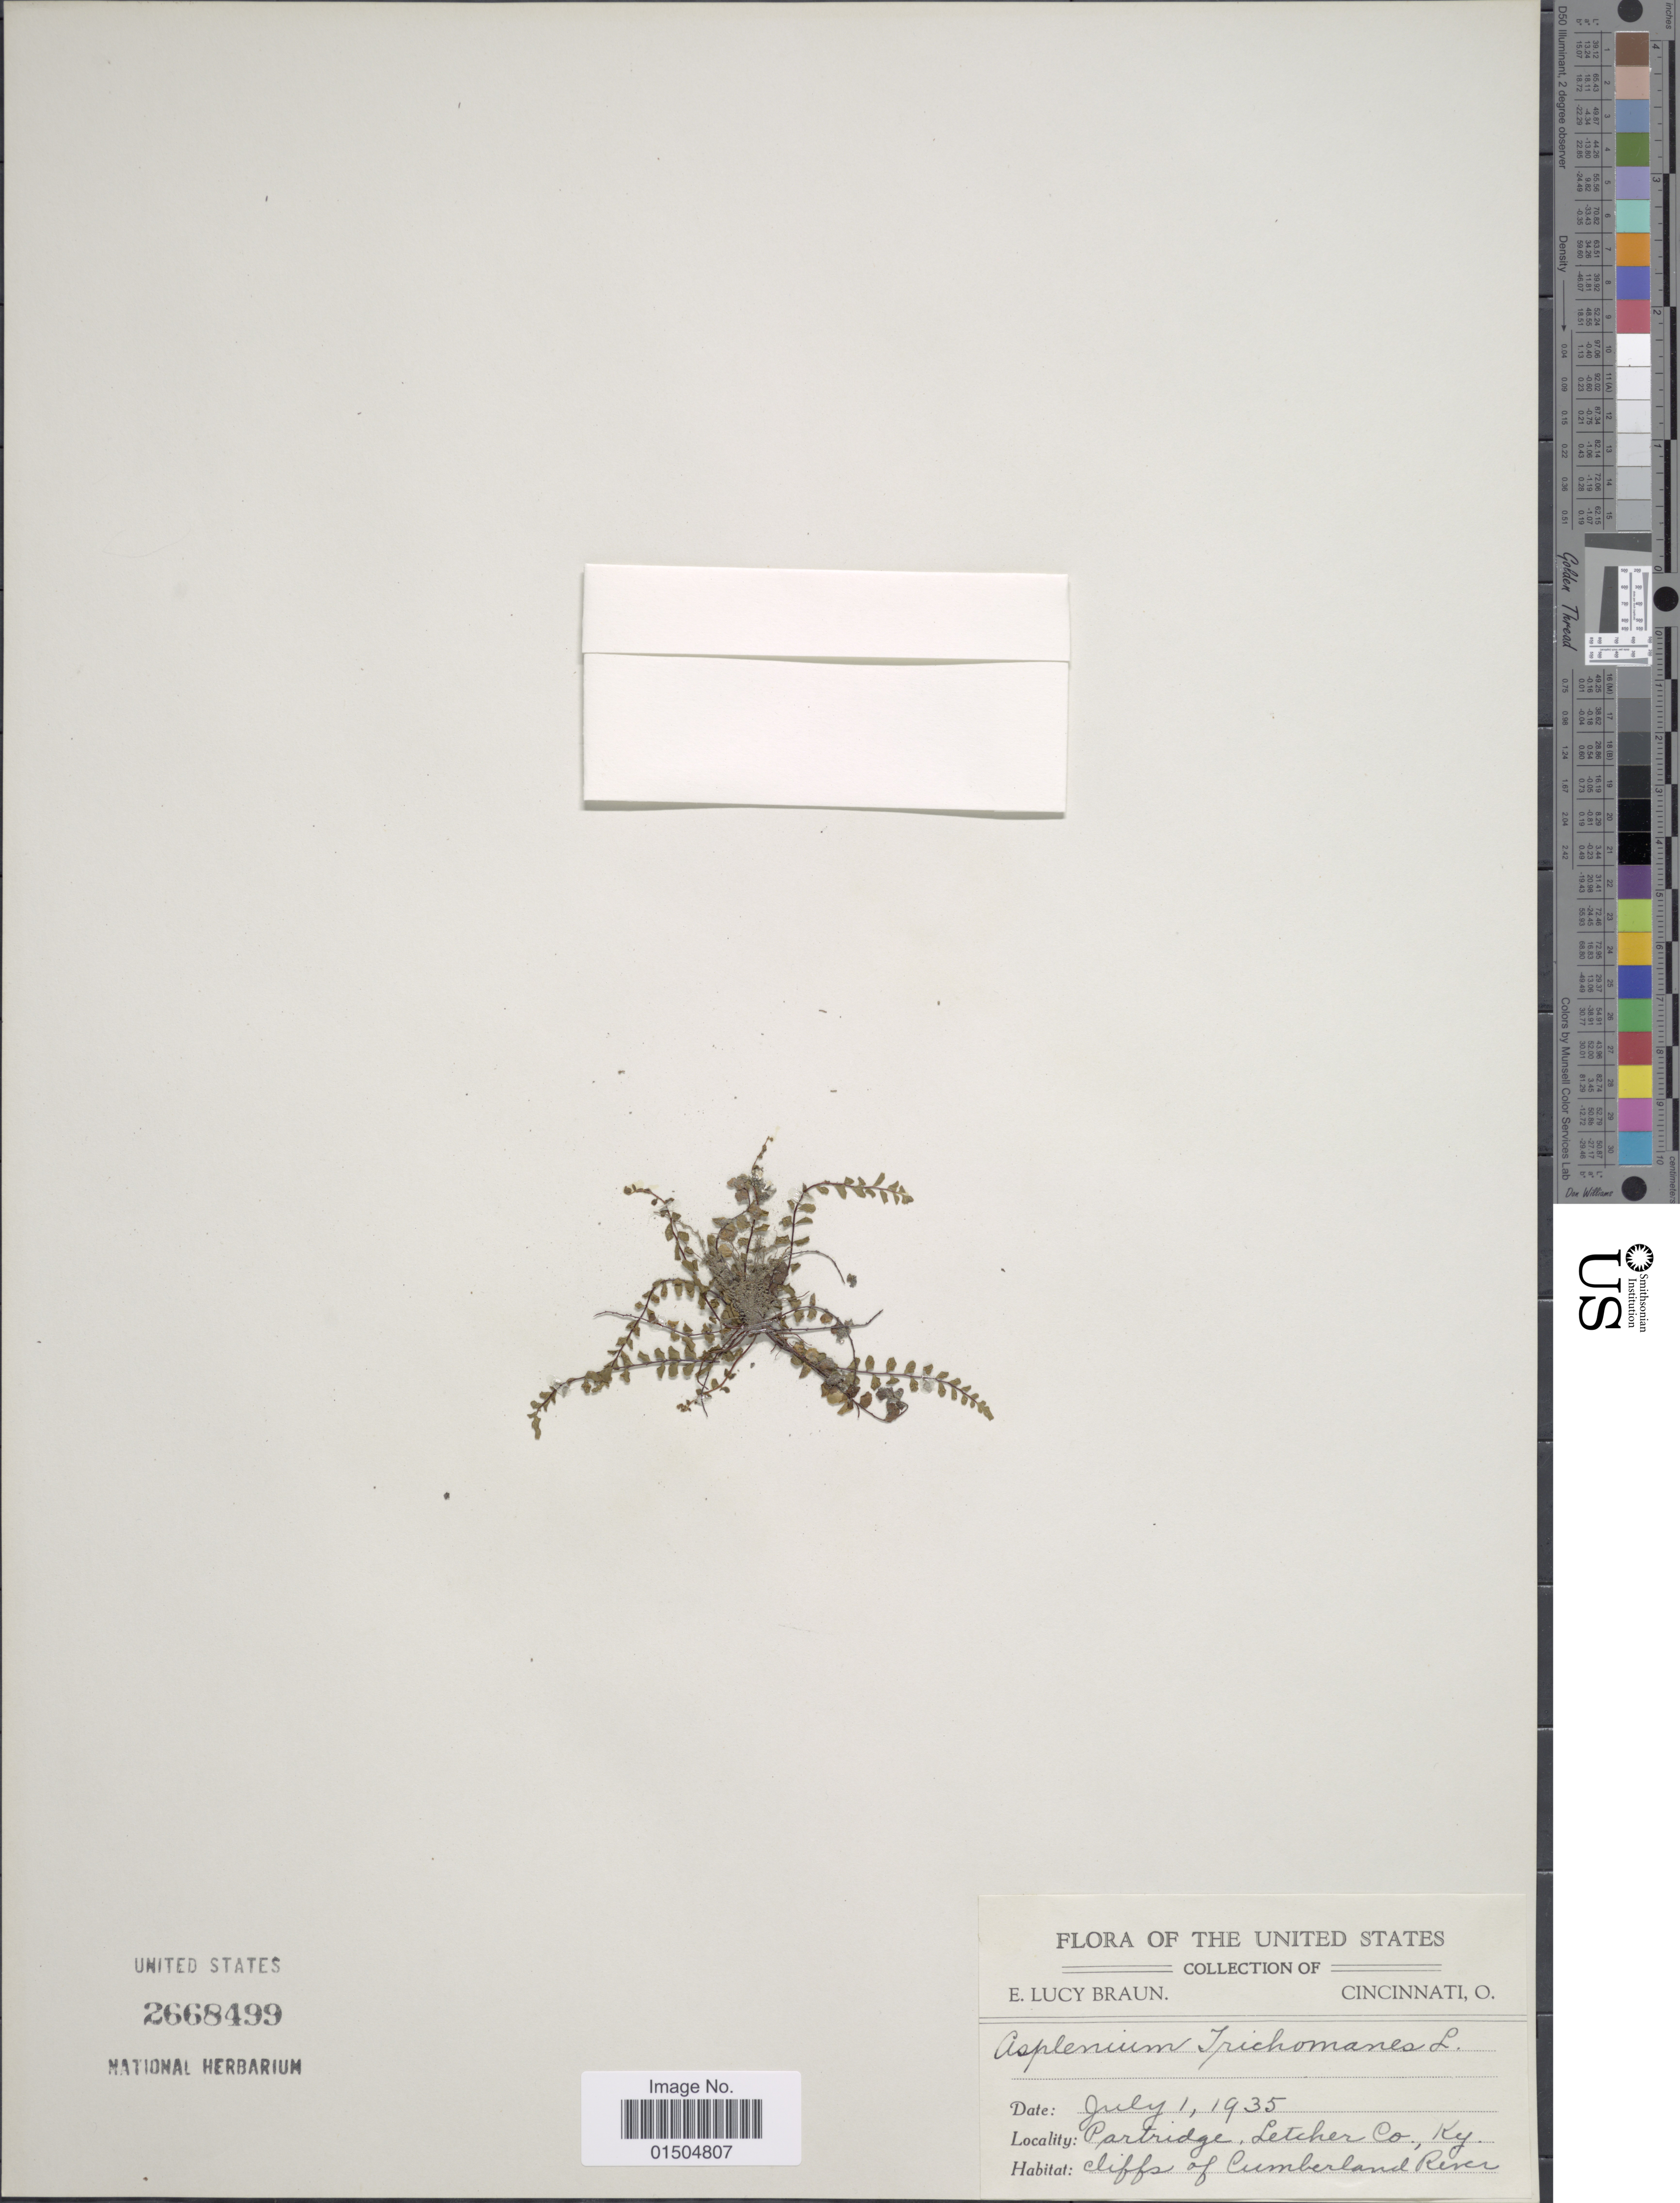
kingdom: Plantae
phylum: Tracheophyta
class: Polypodiopsida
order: Polypodiales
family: Aspleniaceae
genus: Asplenium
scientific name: Asplenium trichomanes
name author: L.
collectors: E. L. Braun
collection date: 1935-07-01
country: United States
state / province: Kentucky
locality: Partridge, Letcher Co.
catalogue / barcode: US 2668499